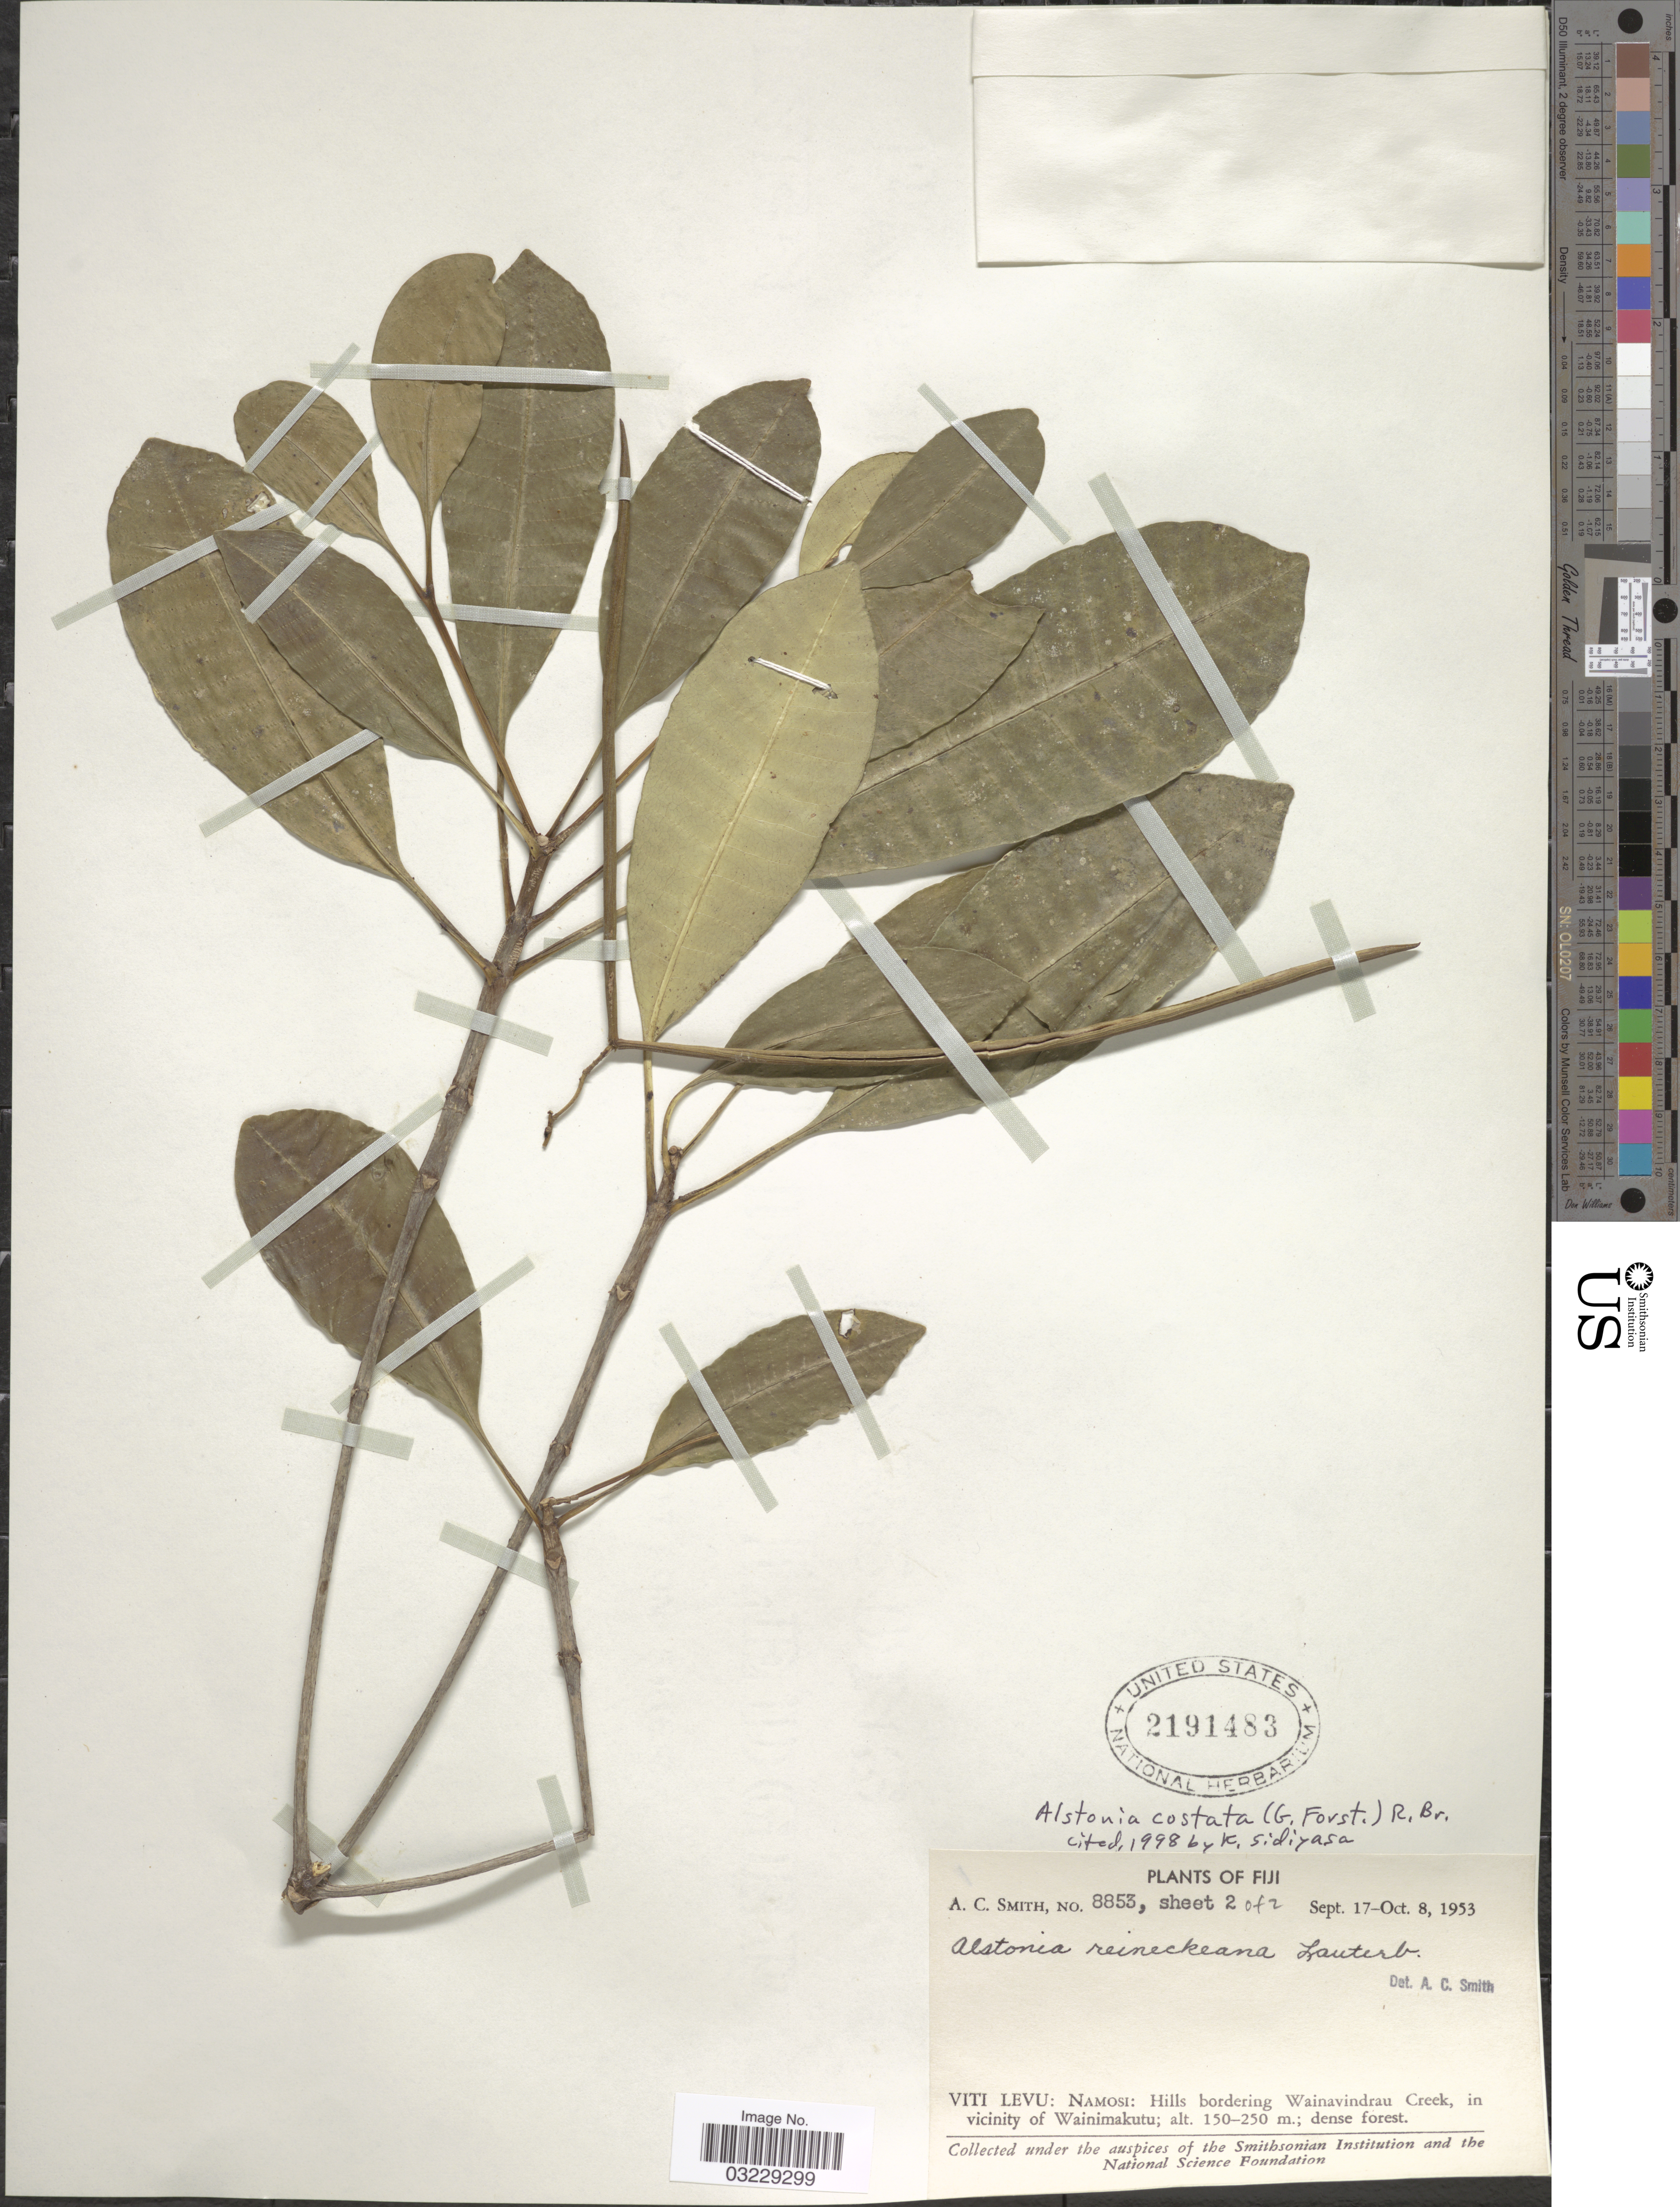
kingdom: Plantae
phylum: Tracheophyta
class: Magnoliopsida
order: Gentianales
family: Apocynaceae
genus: Alstonia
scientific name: Alstonia costata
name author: (G. Forst.) R. Br.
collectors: A. C. Smith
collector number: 8853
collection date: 1953-09-17/1953-10-08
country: Fiji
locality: Viti Levu: Namosi: Hills bordering Wainavindrau Creek, in vicinity of Wainimakutu.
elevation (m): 150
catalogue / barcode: US 2191483